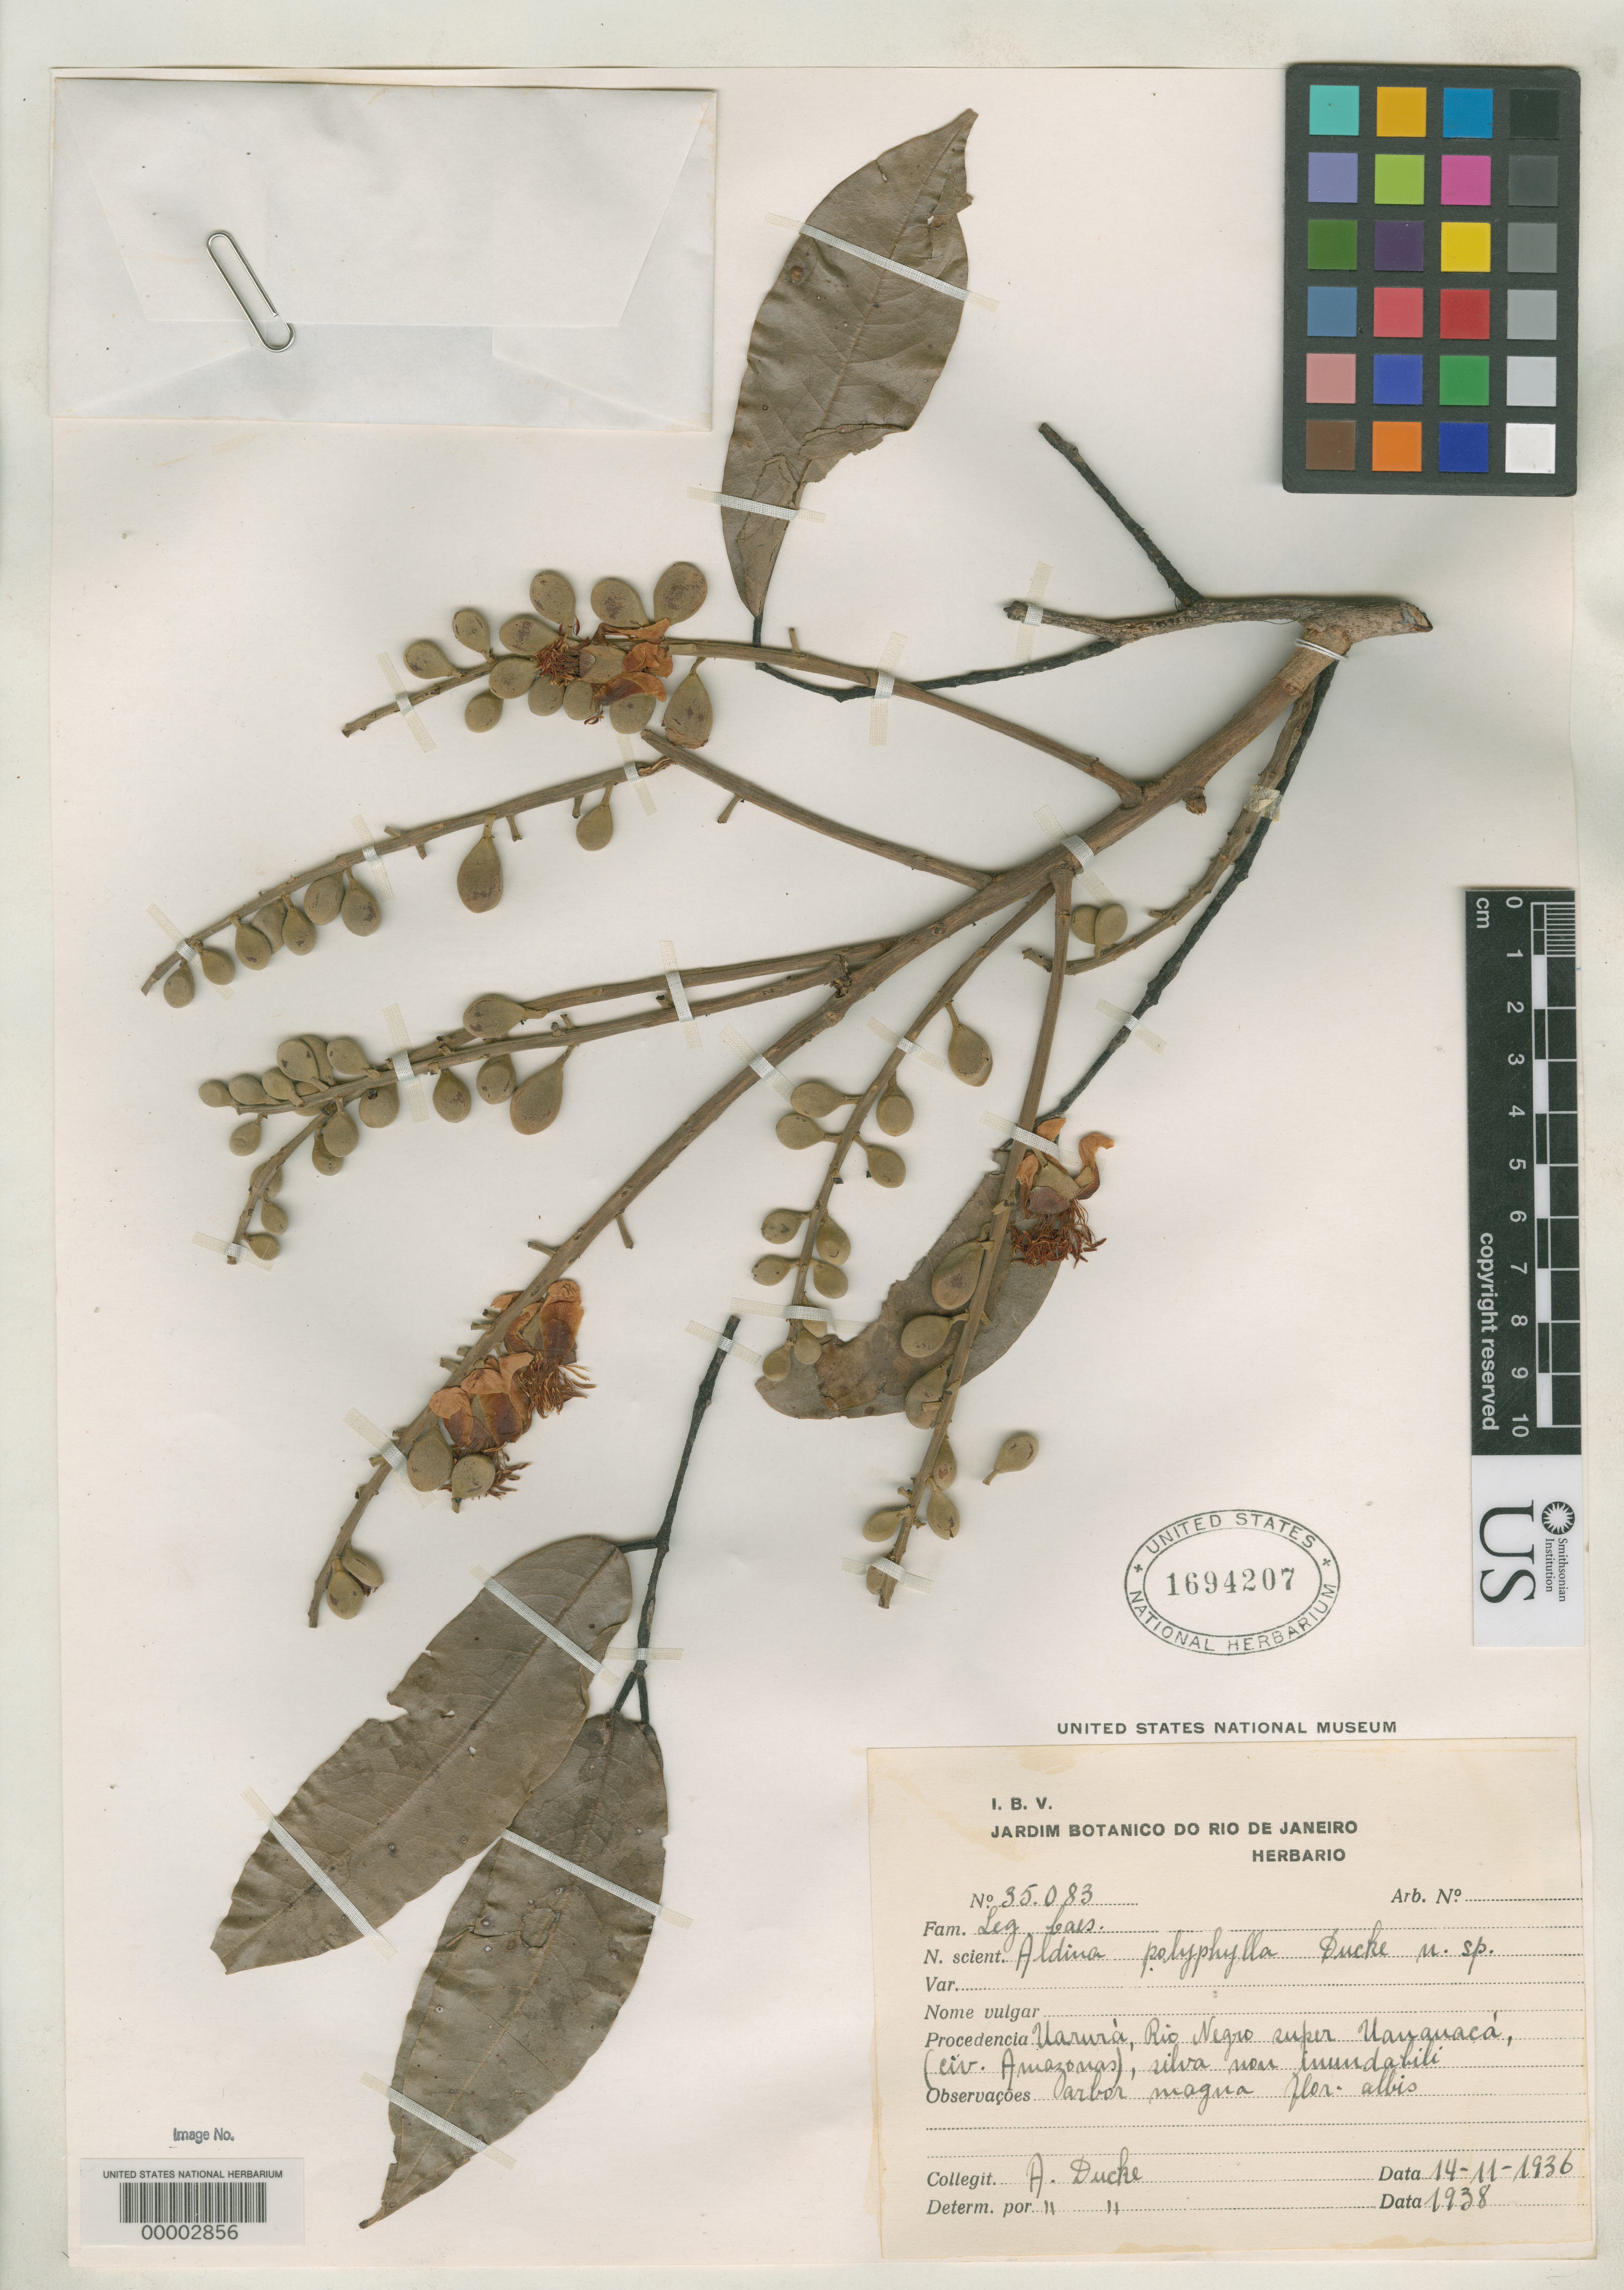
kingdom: Plantae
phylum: Tracheophyta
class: Magnoliopsida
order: Fabales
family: Fabaceae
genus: Aldina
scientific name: Aldina polyphylla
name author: Ducke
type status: Isosyntype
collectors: A. Ducke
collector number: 35083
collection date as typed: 14 Nov 1936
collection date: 1936-11-14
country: Brazil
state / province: Amazonas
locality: Uaruria [Uaruma? Uarupia?], Rio Negro super Uauauca.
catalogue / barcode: US 1694207